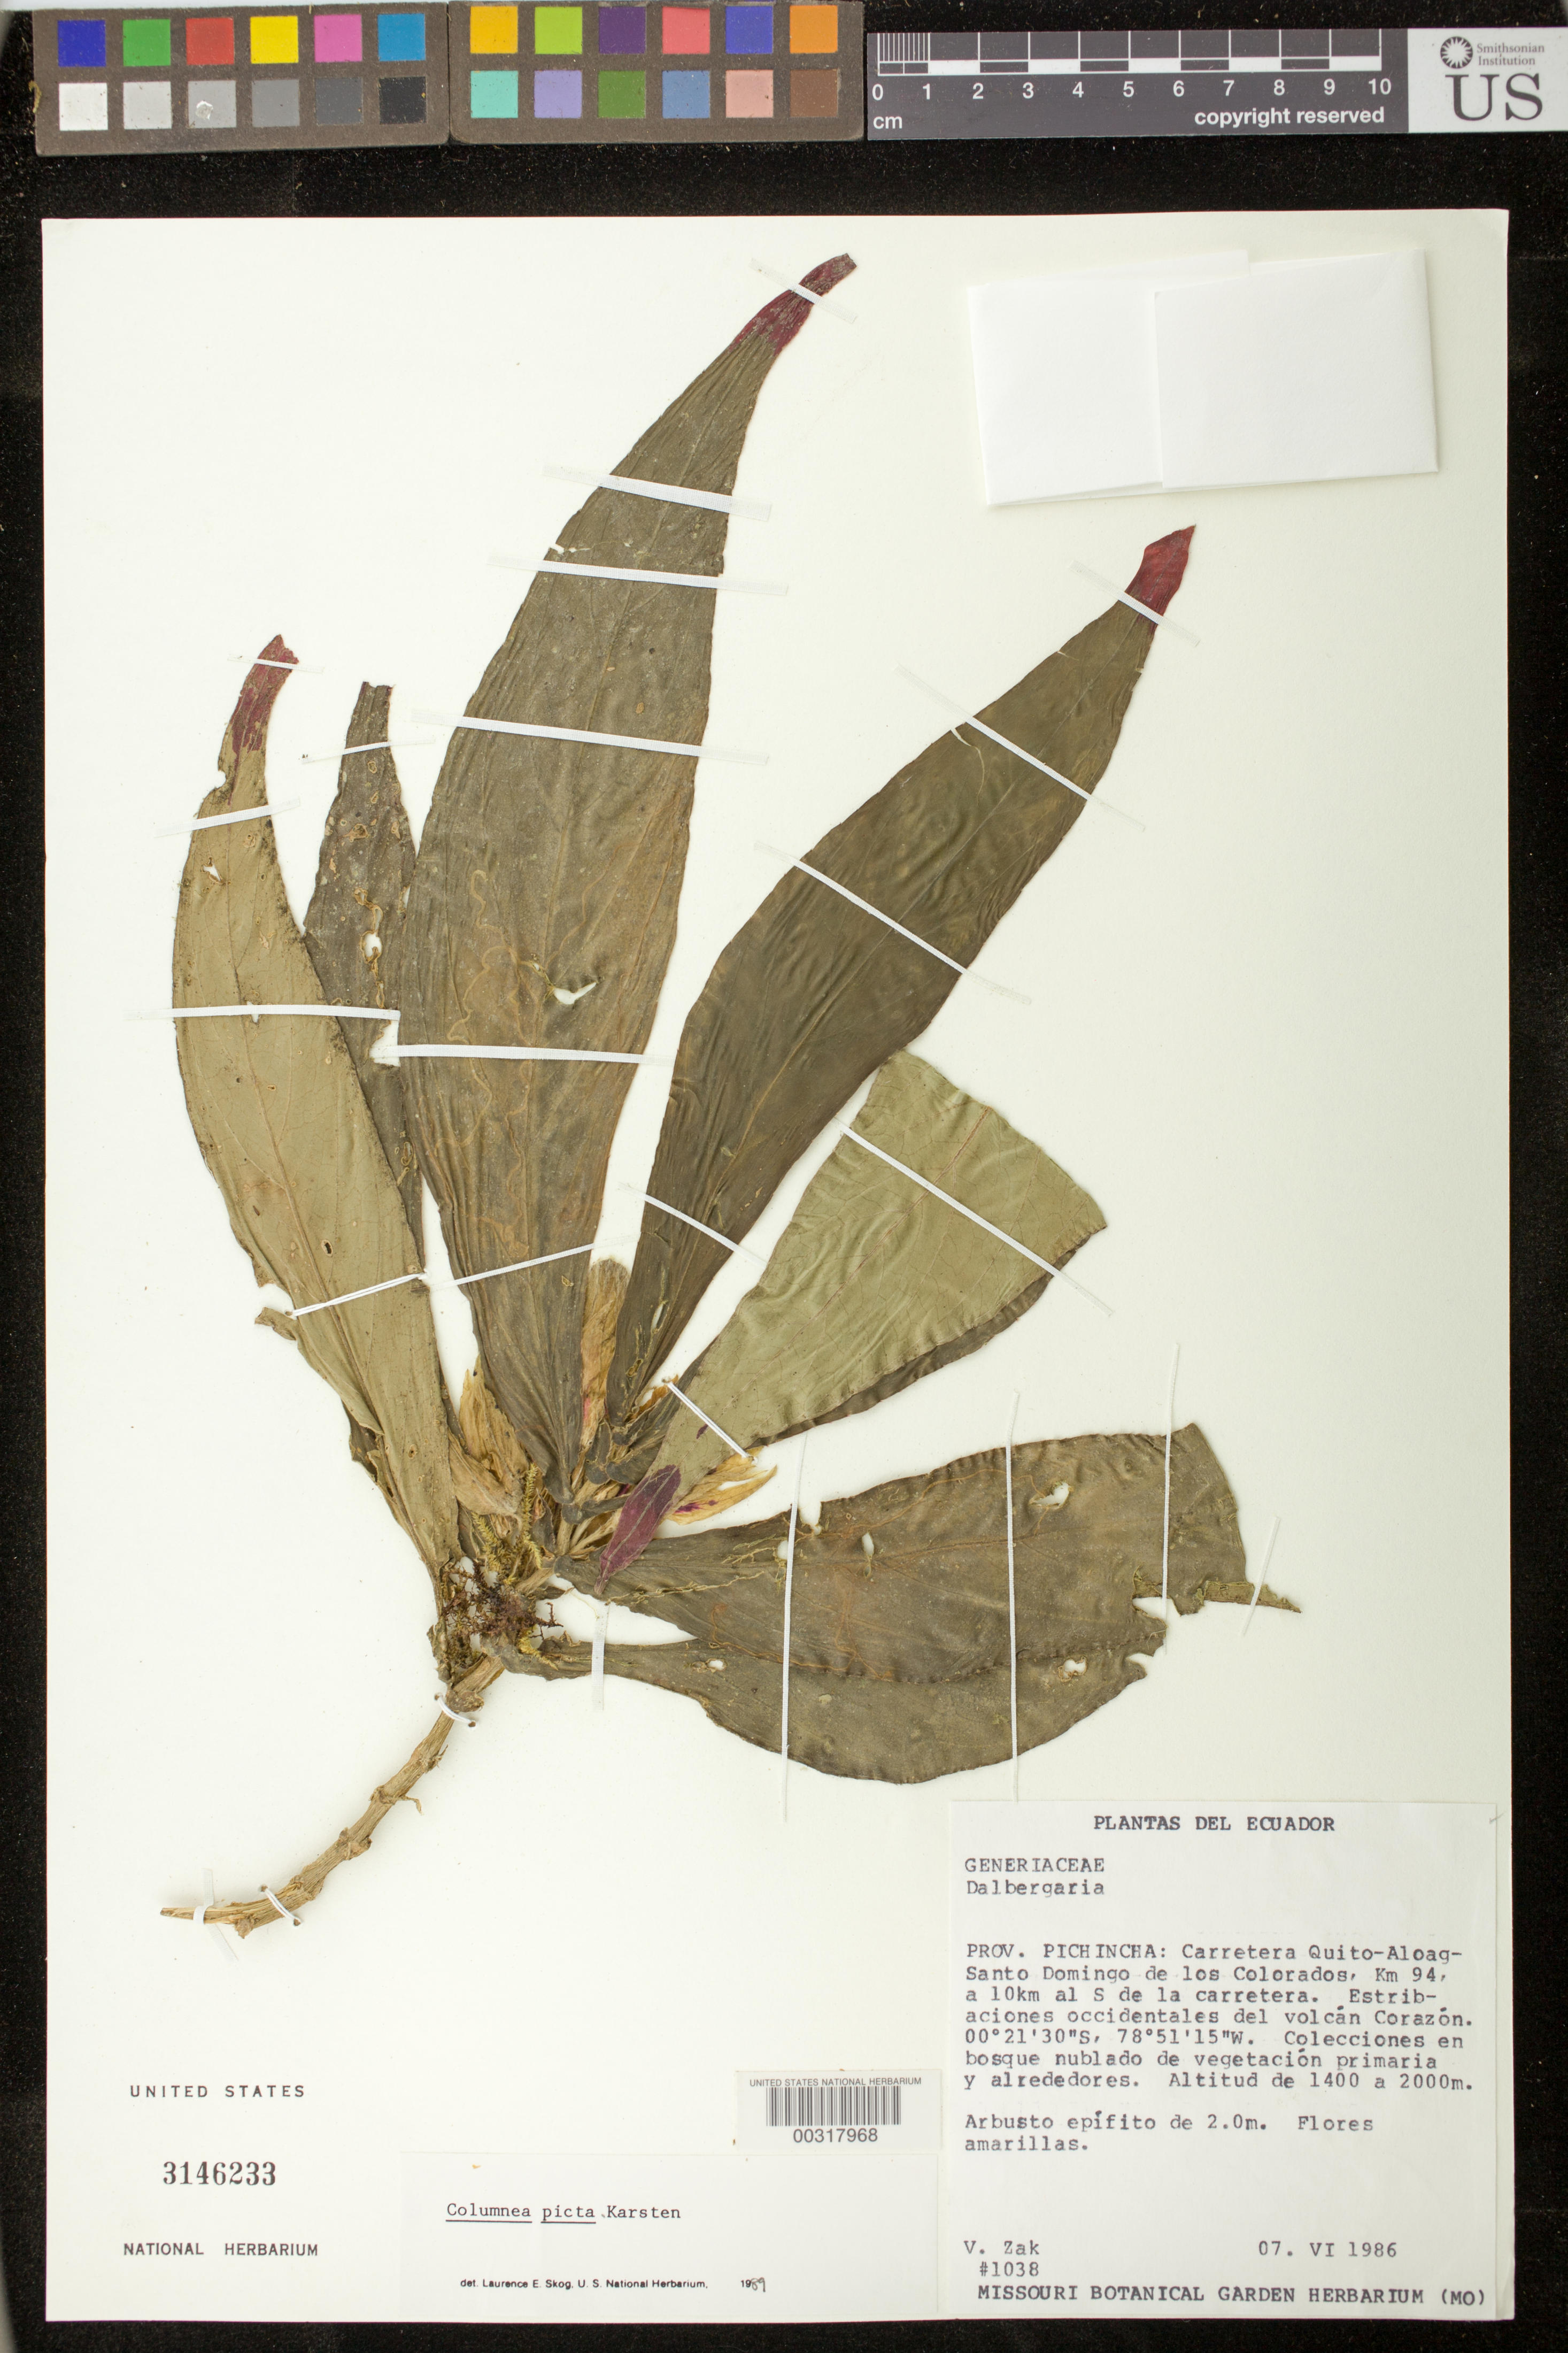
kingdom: Plantae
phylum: Tracheophyta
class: Magnoliopsida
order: Lamiales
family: Gesneriaceae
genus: Columnea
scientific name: Columnea karsteniana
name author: Singh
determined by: Skog, Laurence E.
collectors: V. Zak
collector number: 1038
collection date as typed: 07 Jun 1986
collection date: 1986-06-07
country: Ecuador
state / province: Pichincha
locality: Quito - Aloag - Santo Domingo de los Colorados highway, km 94, 10 km S of the highway, ...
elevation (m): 1400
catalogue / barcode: US 3146233